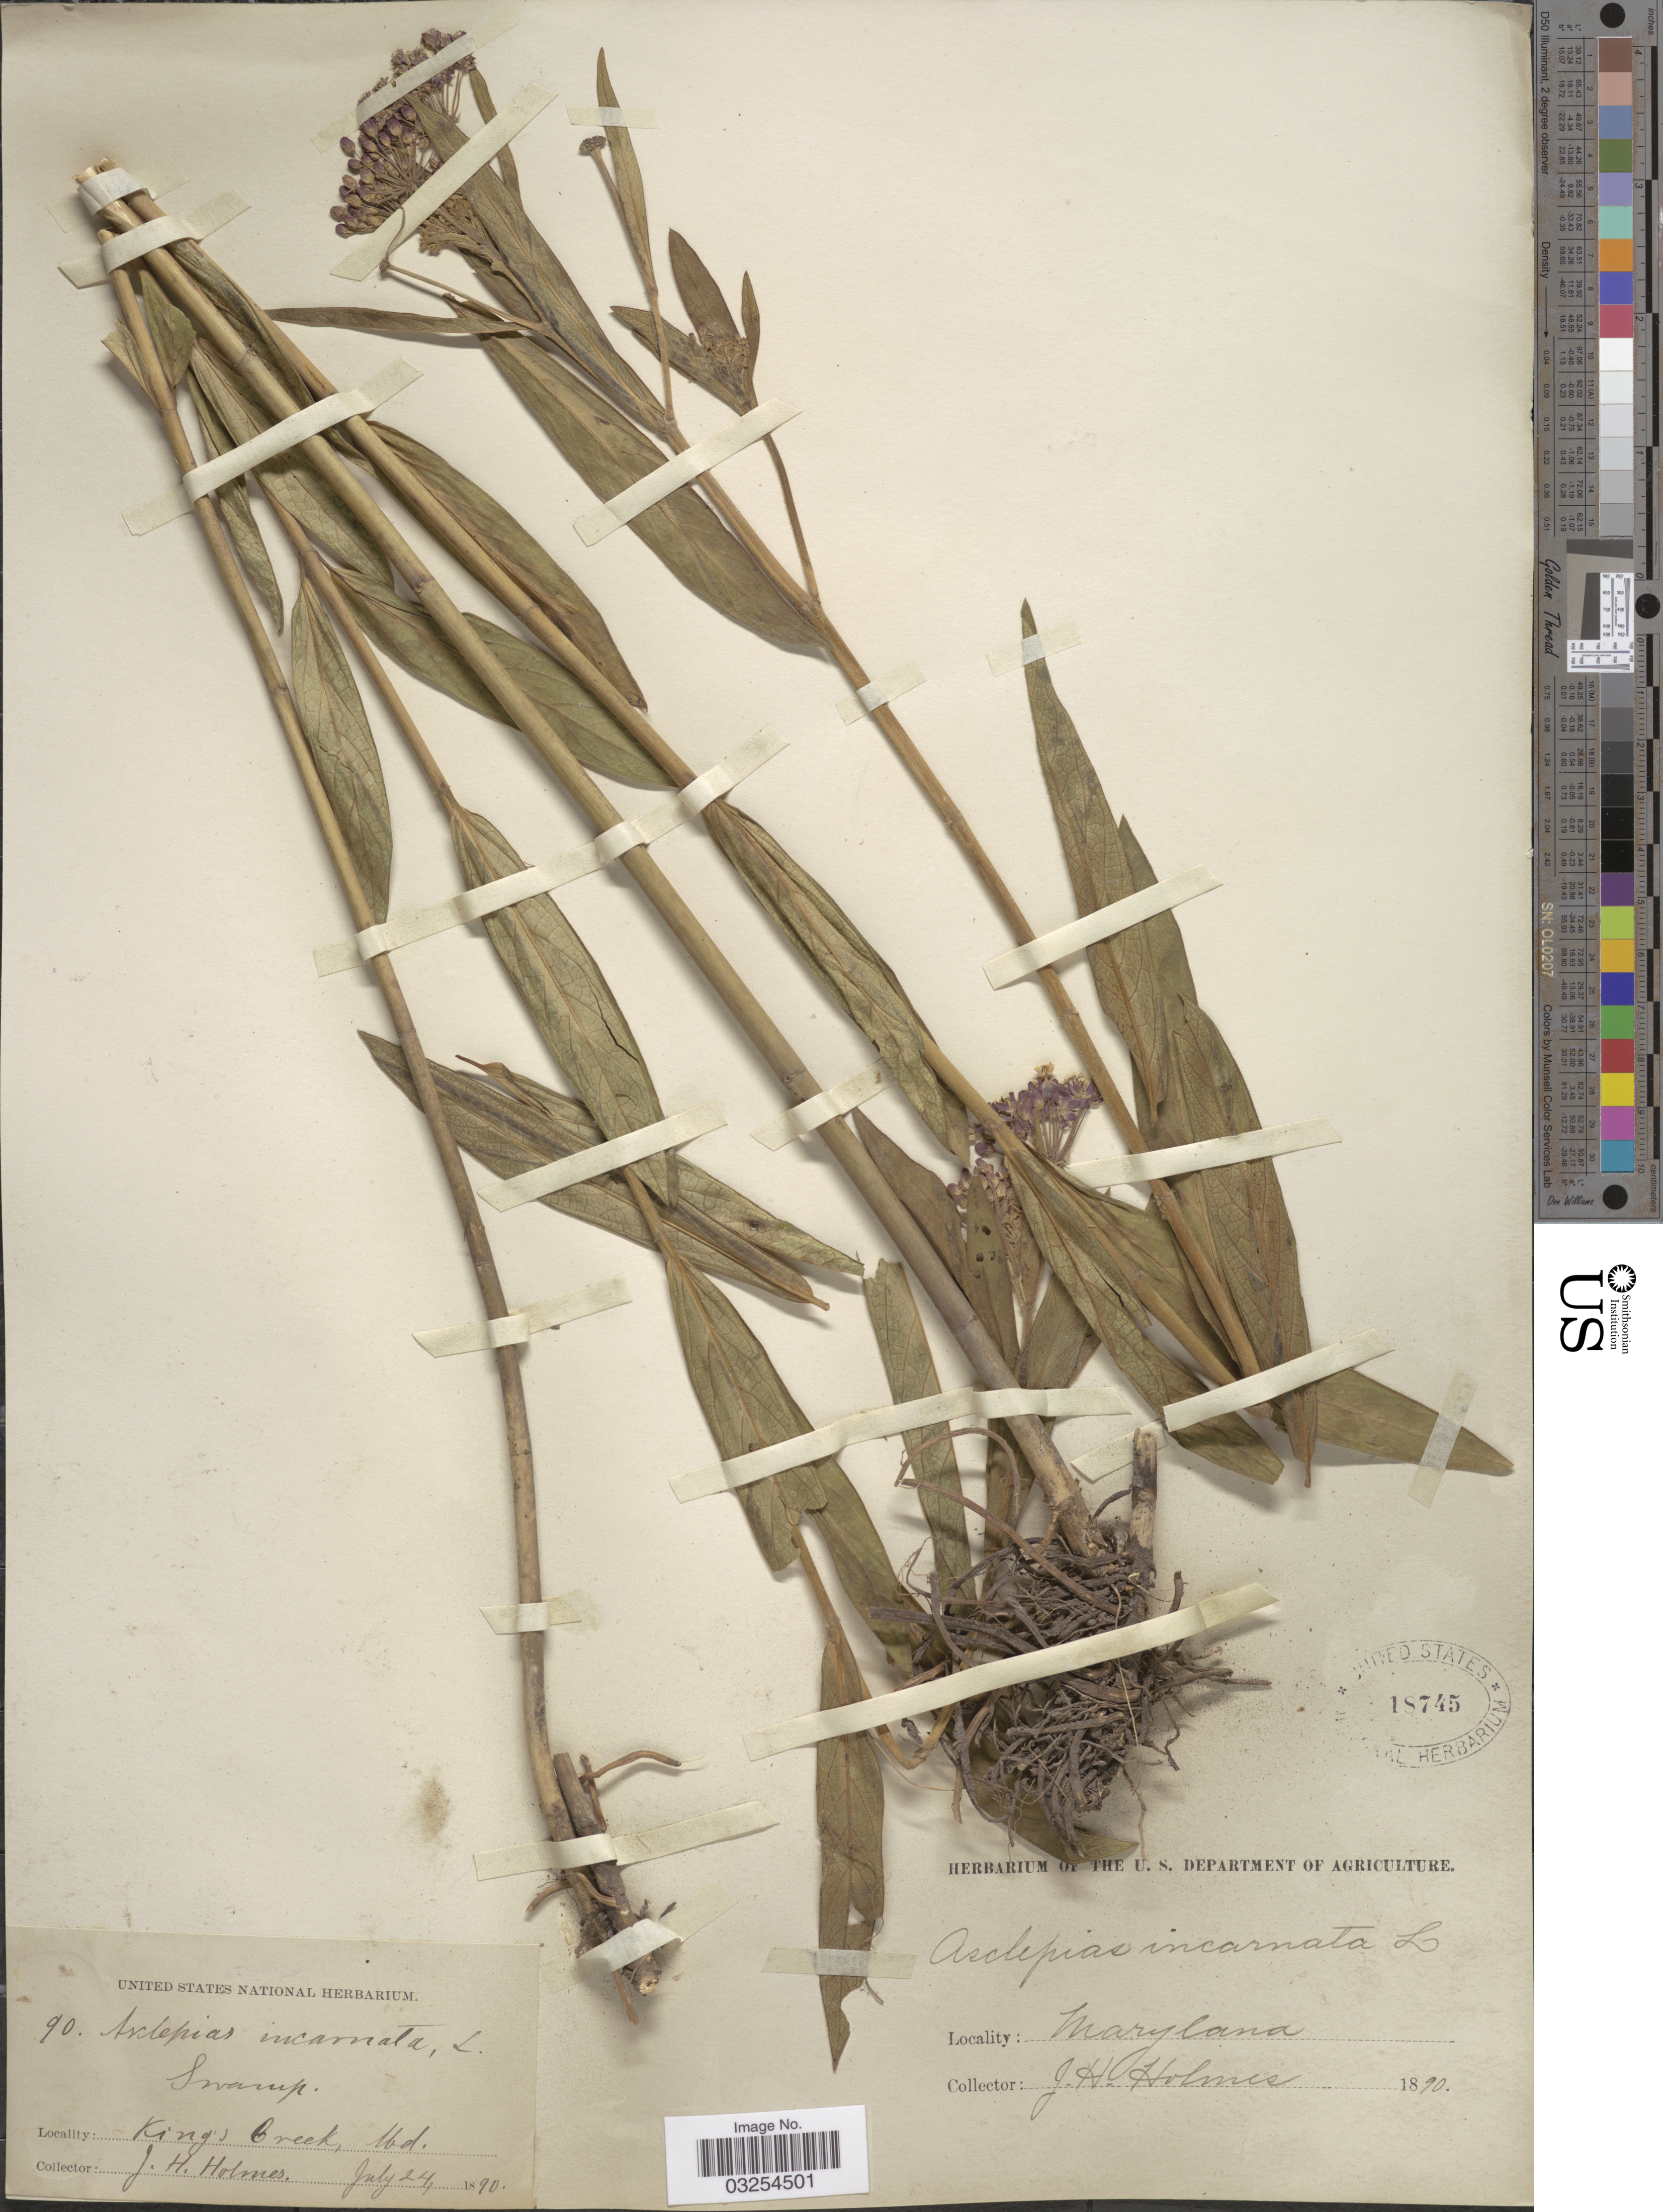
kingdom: Plantae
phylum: Tracheophyta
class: Magnoliopsida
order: Gentianales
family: Apocynaceae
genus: Asclepias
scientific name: Asclepias incarnata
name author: L.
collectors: J. Holmes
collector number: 90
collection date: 1890-07-24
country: United States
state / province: Maryland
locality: King's Creek.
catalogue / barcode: US 18745